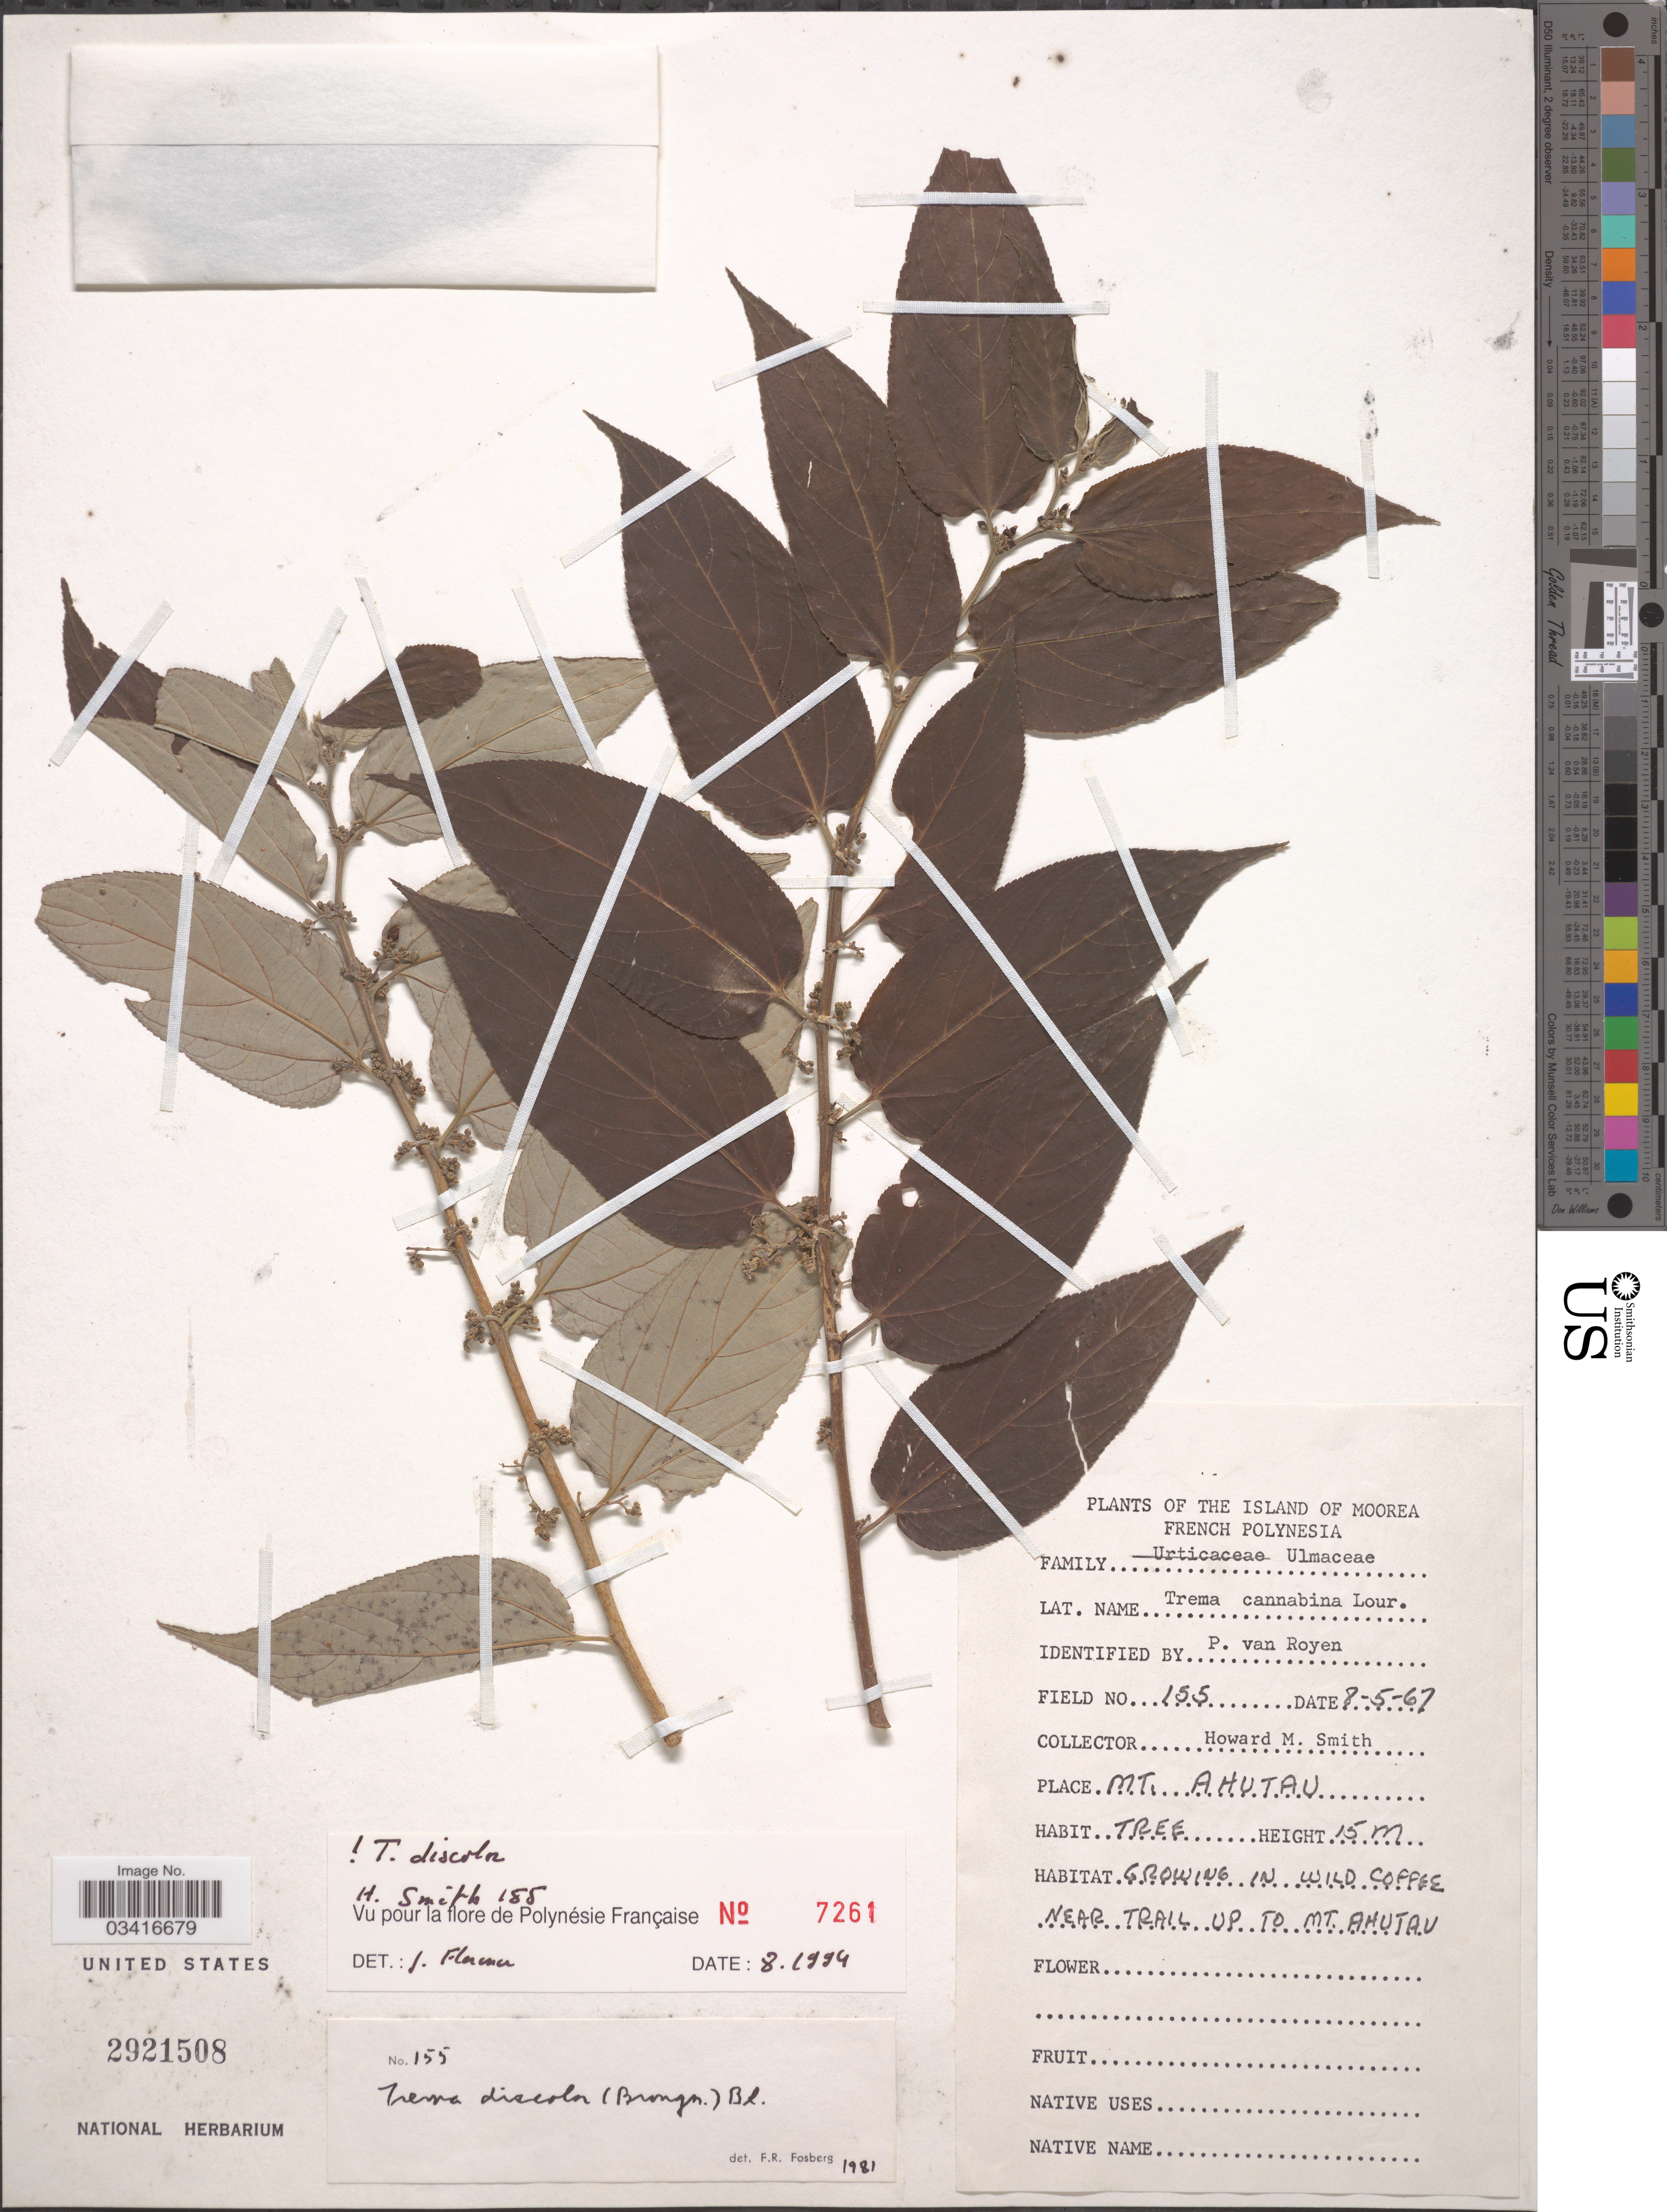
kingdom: Plantae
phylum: Tracheophyta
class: Magnoliopsida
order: Rosales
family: Cannabaceae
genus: Trema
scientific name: Trema discolor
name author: Blume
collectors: H. M. Smith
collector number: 155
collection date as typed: Transcribed d/m/y: 8/5/67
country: French Polynesia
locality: The Island of Moorea. Growing in wild coffee near trail to Mt. Ahutau.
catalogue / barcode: US 2921508